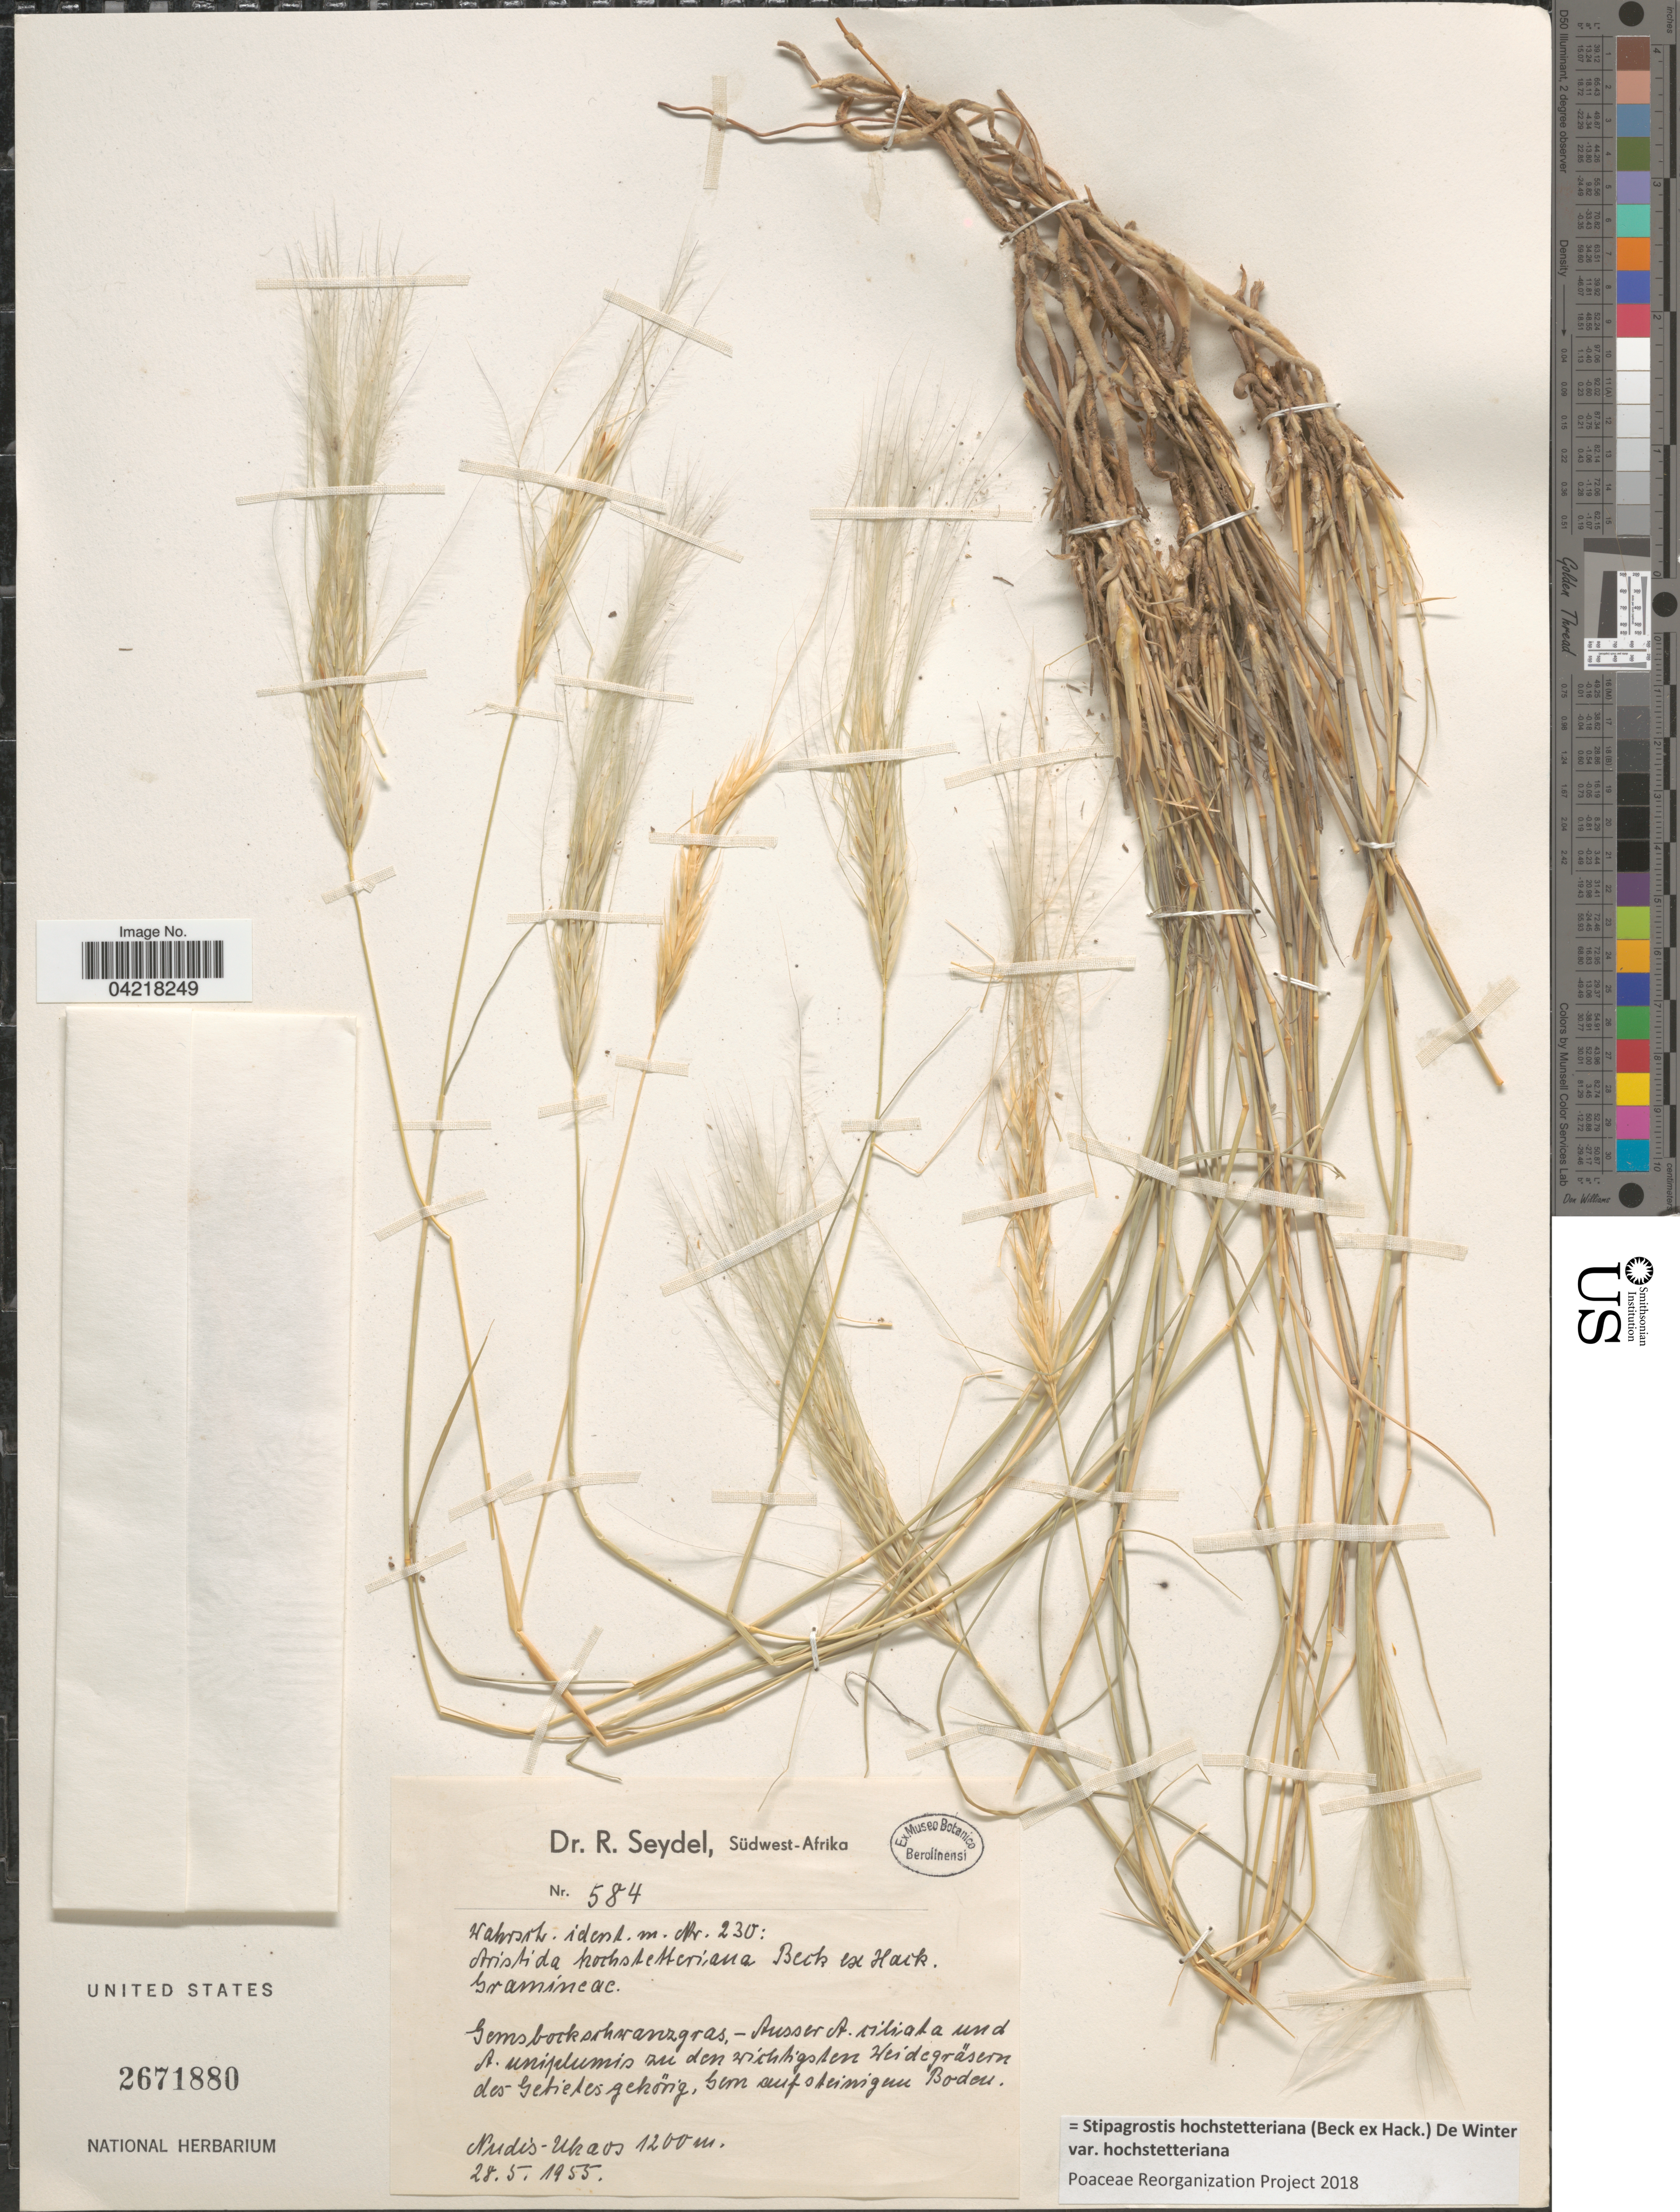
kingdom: Plantae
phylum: Tracheophyta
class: Liliopsida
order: Poales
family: Poaceae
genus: Stipagrostis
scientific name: Stipagrostis hochstetterana var. hochstetterana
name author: (Beck & Hack.) De Winter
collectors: R. Seydel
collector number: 584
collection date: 1955-05-28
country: Namibia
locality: Südwest-Afrika. Nudis-Uhaos.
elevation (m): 1200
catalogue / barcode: US 2671880